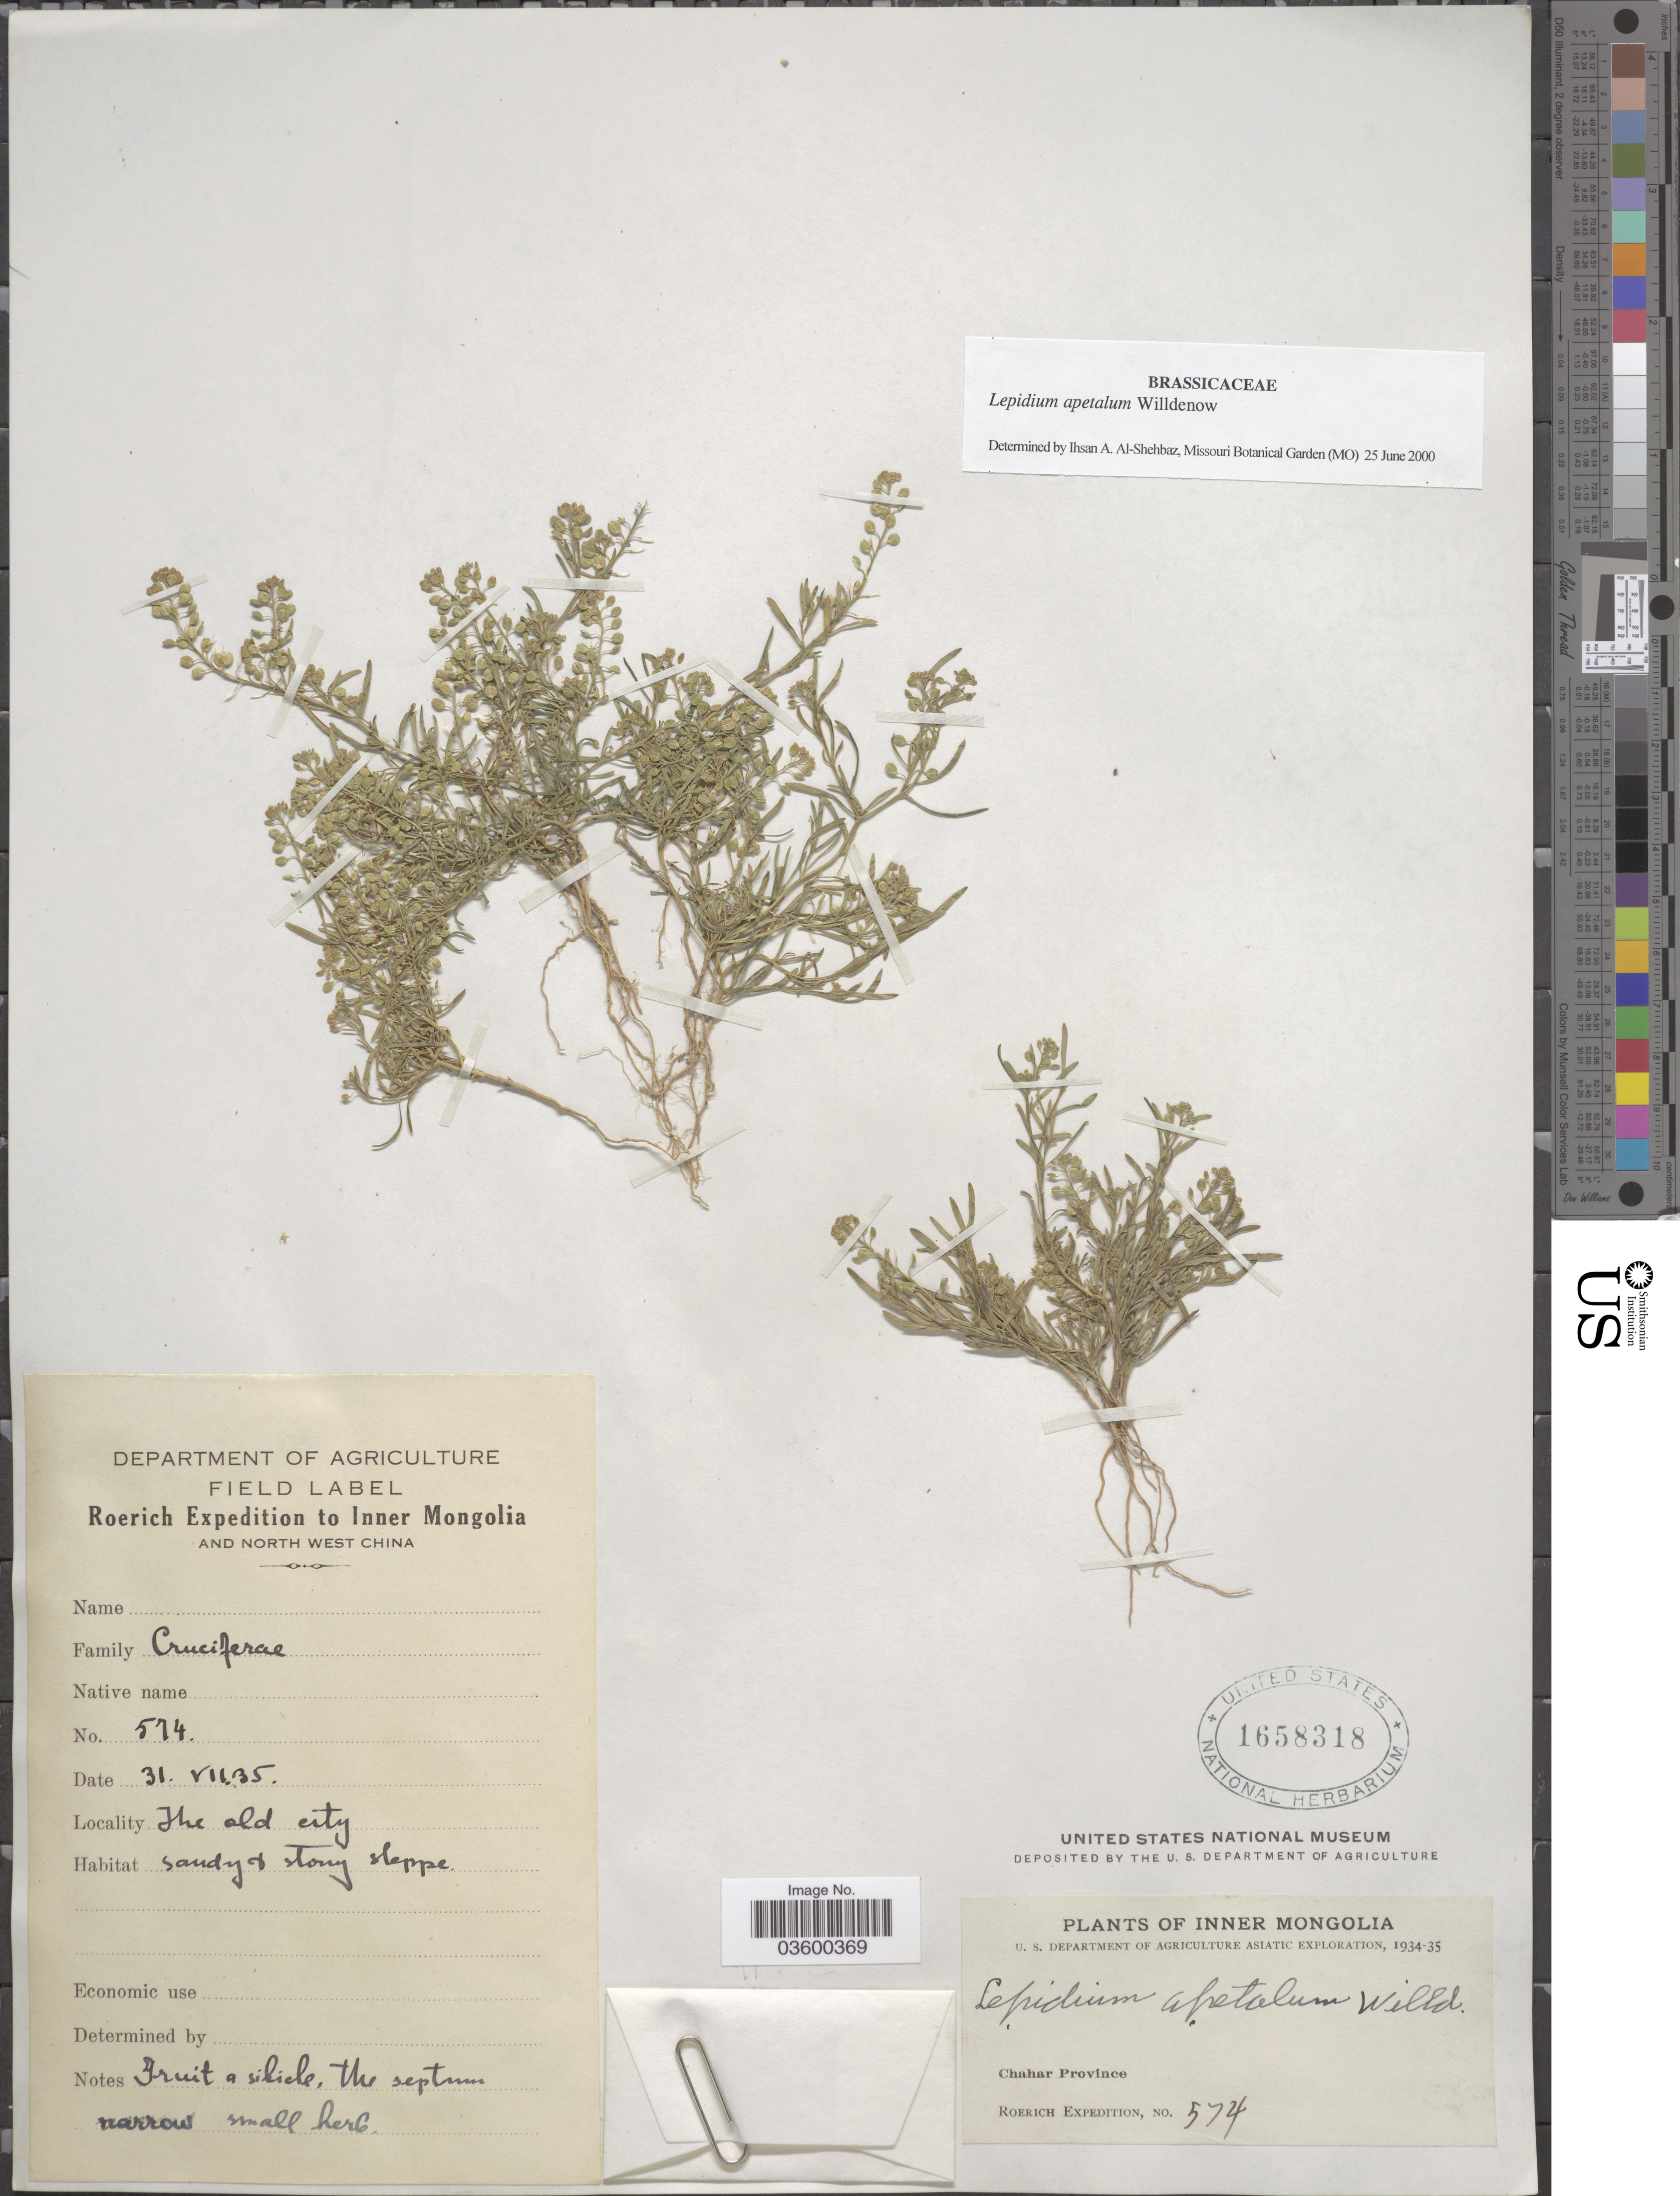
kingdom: Plantae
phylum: Tracheophyta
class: Magnoliopsida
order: Brassicales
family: Brassicaceae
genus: Lepidium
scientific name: Lepidium apetalum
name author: Willd.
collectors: Roerich Expedition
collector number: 574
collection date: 1935-07-31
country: China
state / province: Nei Monggol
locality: Inner Mongolia. The old city. Chahar Province.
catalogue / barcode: US 1658318